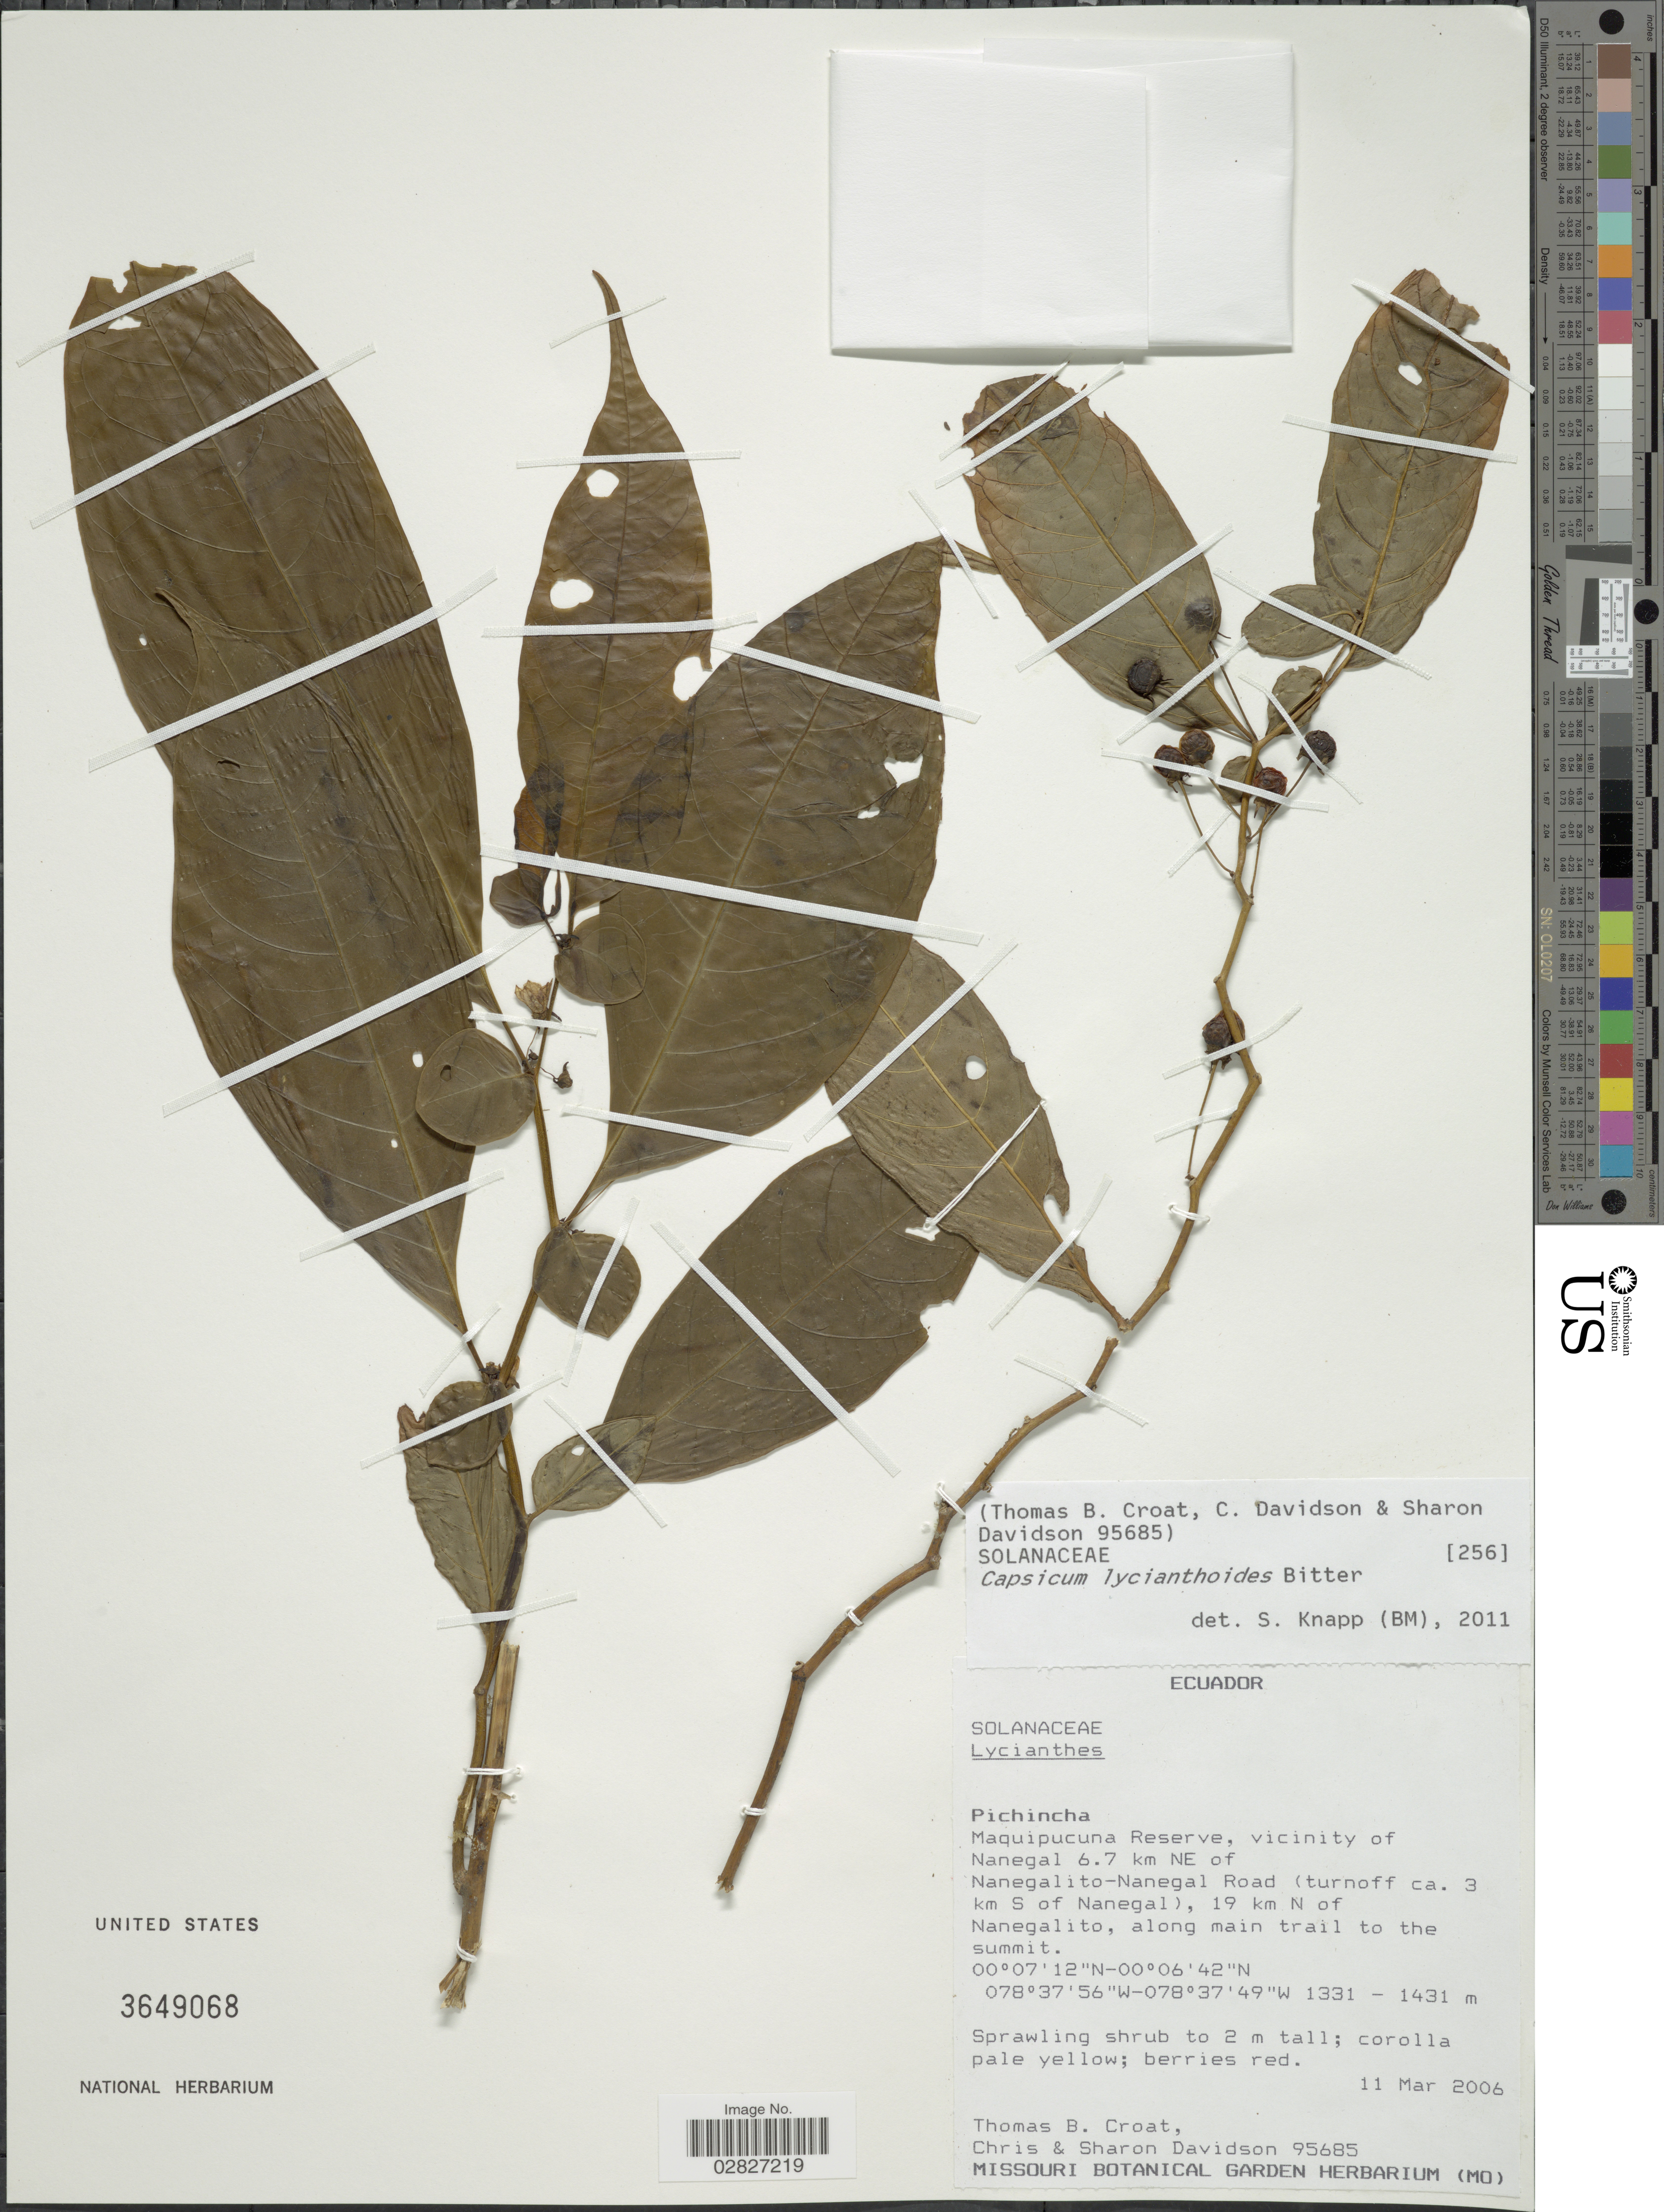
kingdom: Plantae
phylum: Tracheophyta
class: Magnoliopsida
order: Solanales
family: Solanaceae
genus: Capsicum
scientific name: Capsicum lycianthoides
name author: Bitter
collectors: T. B. Croat, C. Davidson & S. Davidson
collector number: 95685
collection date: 2006-03-11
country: Ecuador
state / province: Pichincha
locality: Pichincha. Maquipucuna Reserve, vicinity of Nanegal 6.7 km NE of Nanegalito-Nanegal Road (turnoff ca. 3 km S of Nanegal), 19 km N of Nanegalito, along main trail to the summit.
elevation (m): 1331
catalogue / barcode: US 3649068